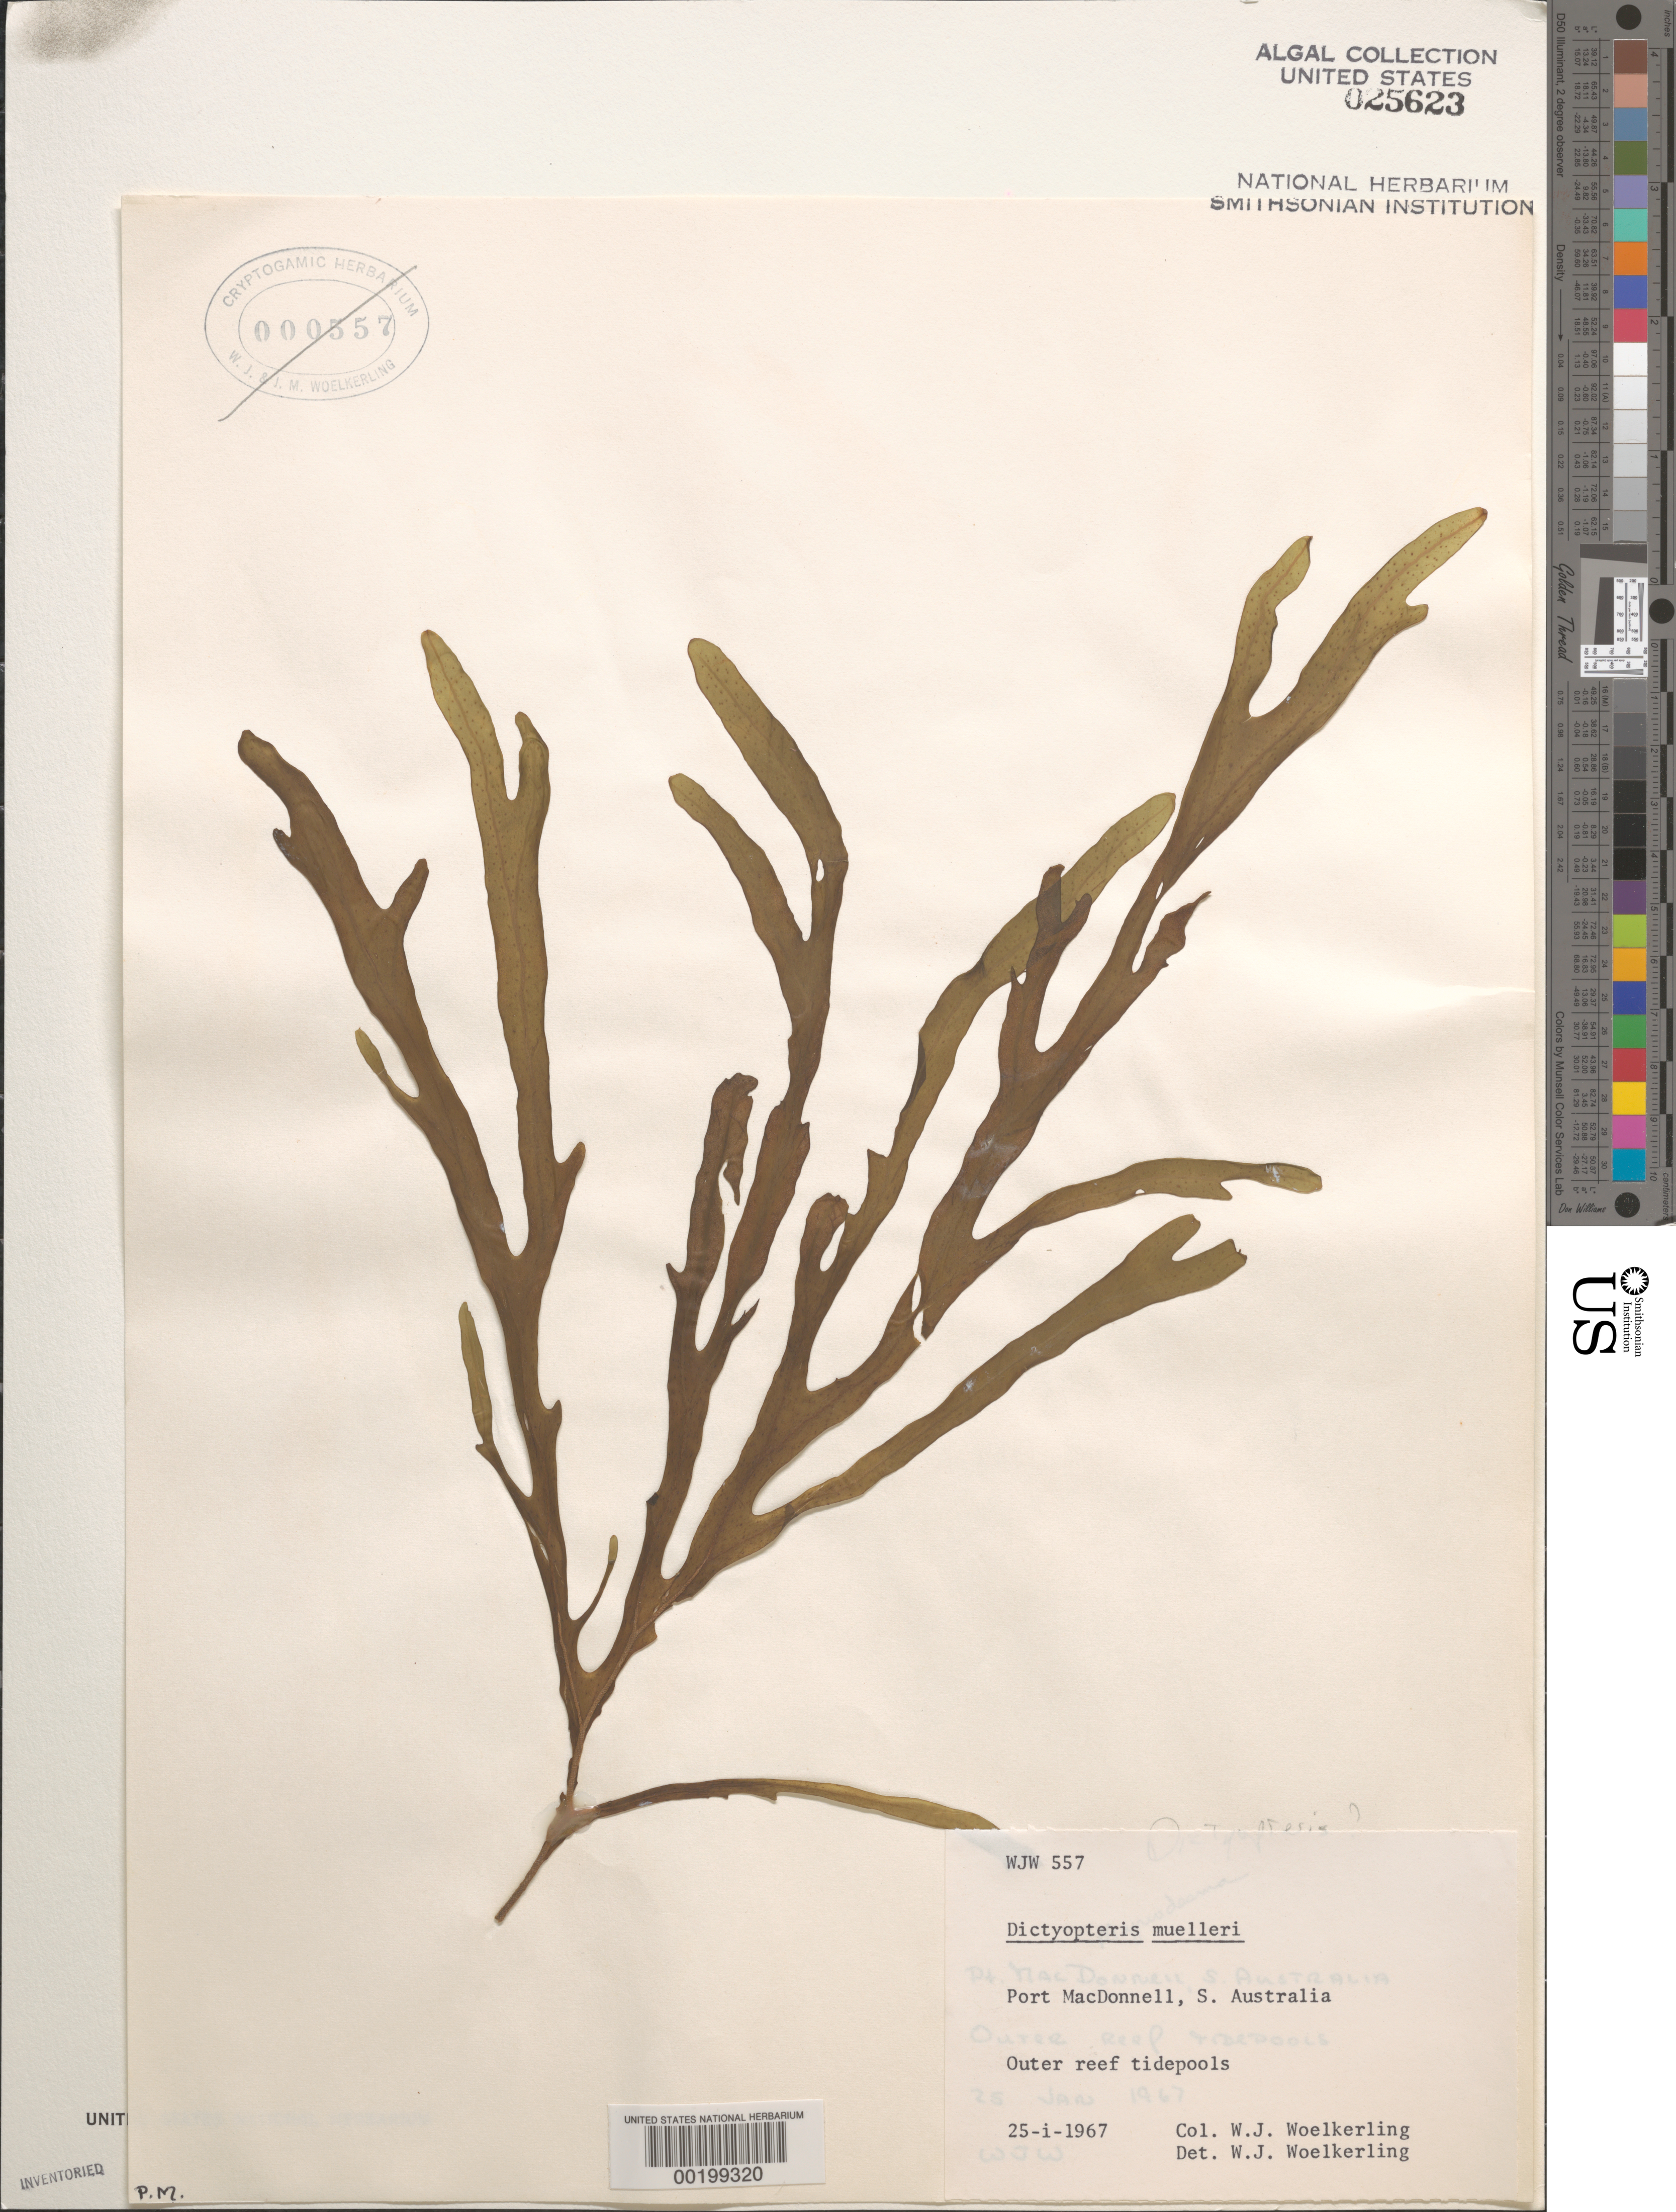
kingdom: Chromista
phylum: Ochrophyta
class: Phaeophyceae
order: Dictyotales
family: Dictyotaceae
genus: Dictyopteris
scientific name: Dictyopteris muelleri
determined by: Woelkerling, W. J.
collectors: W. Woelkerling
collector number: WJW 557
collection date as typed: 25 Jan 1967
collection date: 1967-01-25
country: Australia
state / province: South Australia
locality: Port macdonnell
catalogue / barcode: US 25623